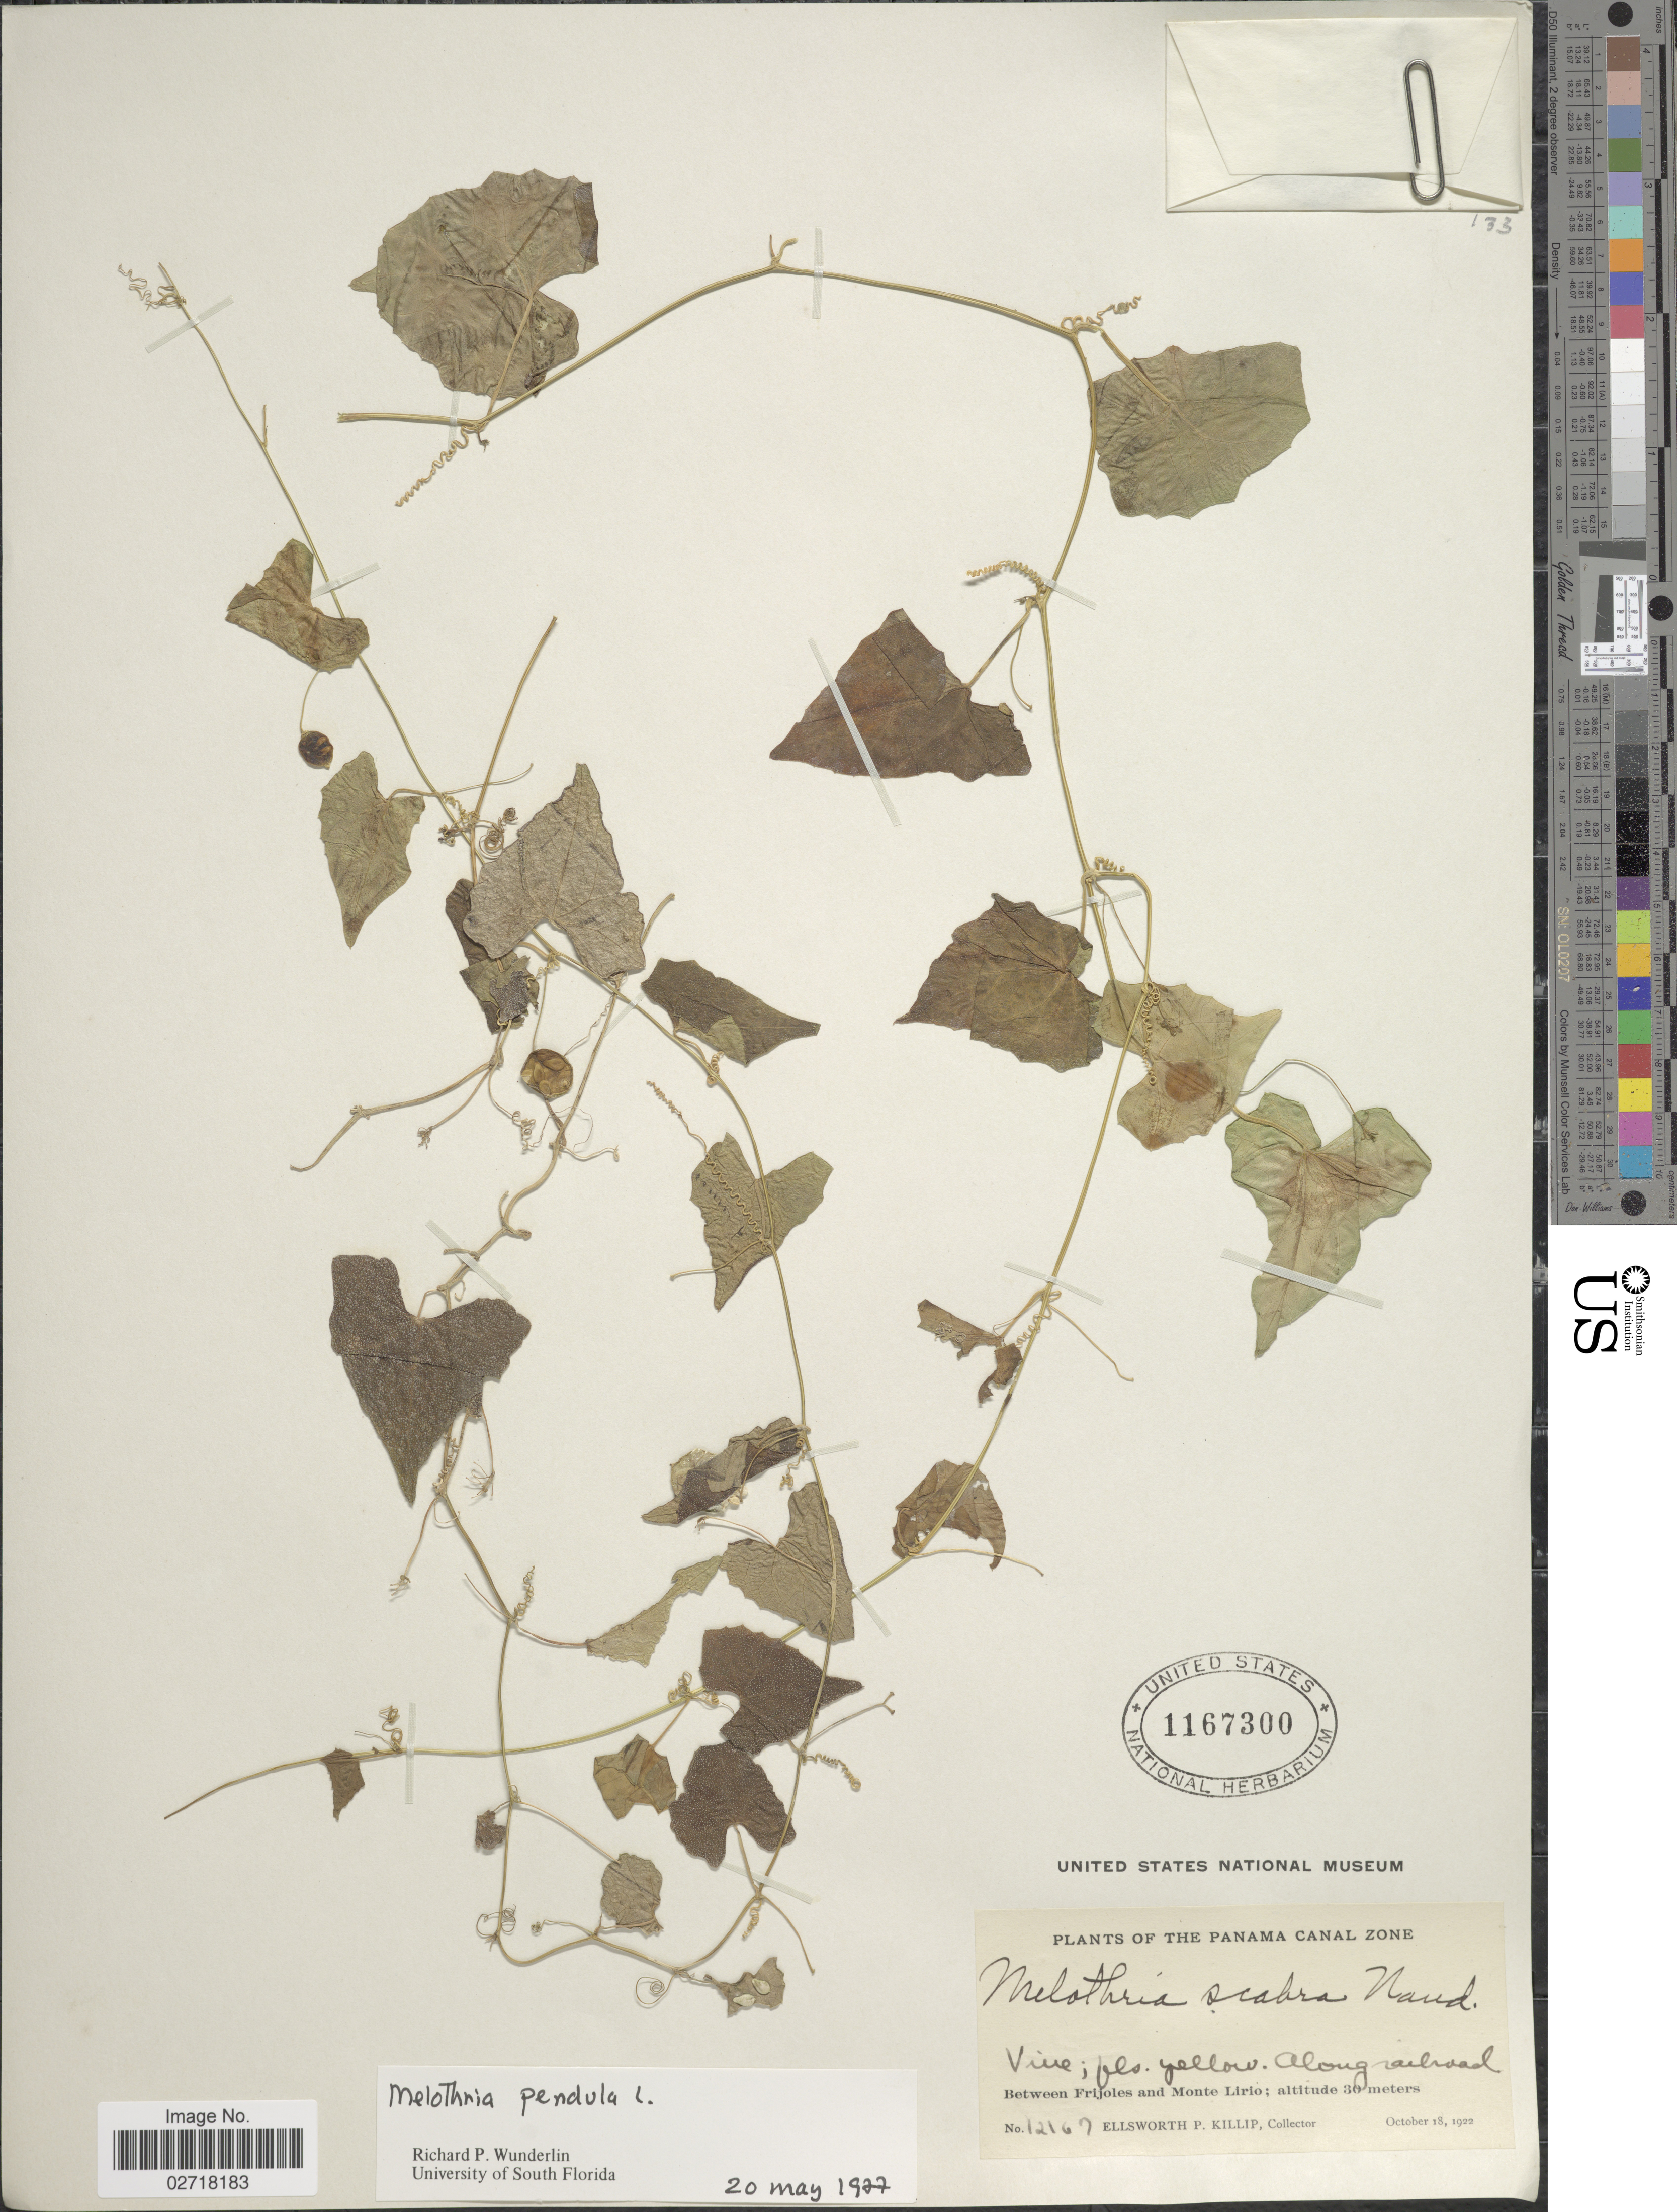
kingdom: Plantae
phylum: Tracheophyta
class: Magnoliopsida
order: Cucurbitales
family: Cucurbitaceae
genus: Melothria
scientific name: Melothria pendula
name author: L.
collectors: E. P. Killip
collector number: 12167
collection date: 1922-10-18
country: Panama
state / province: Colón / Panamá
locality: Canal Zone. Between Frijoles and Monte Lirio. Near railroad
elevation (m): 30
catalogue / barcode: US 1167300